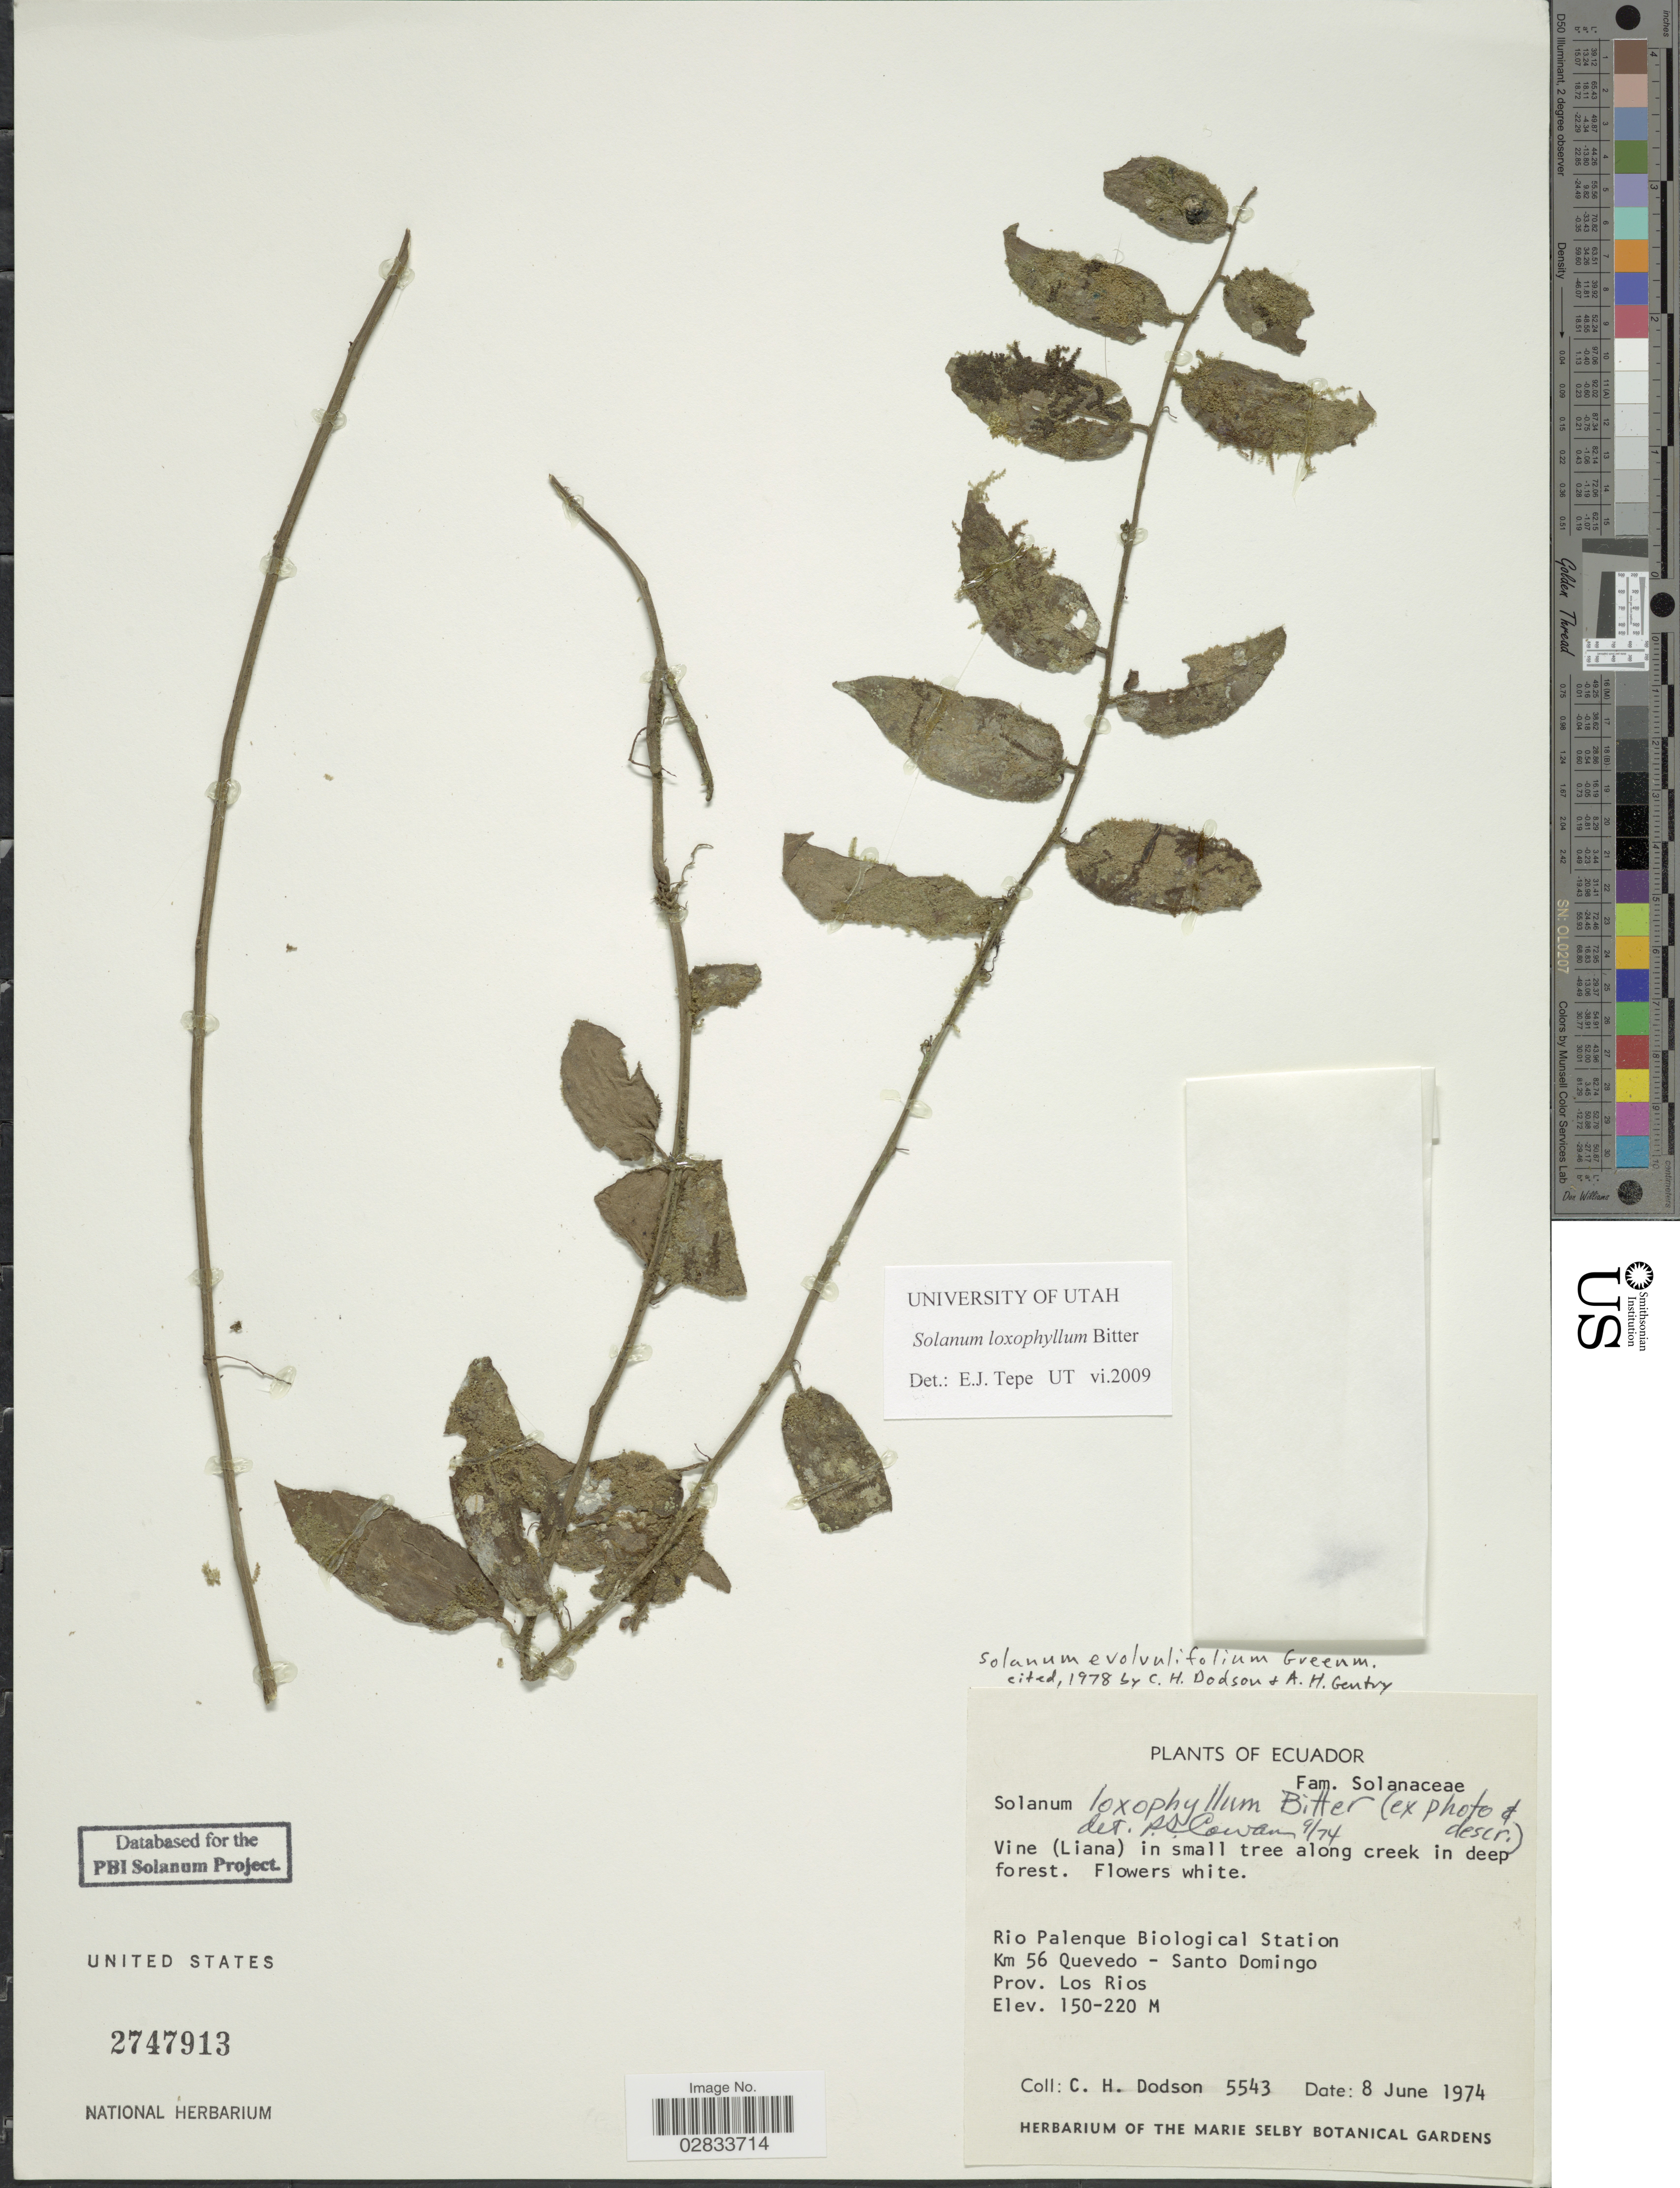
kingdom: Plantae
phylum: Tracheophyta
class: Magnoliopsida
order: Solanales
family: Solanaceae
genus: Solanum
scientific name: Solanum loxophyllum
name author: Bitter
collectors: C. H. Dodson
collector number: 5543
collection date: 1974-06-08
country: Ecuador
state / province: Los Ríos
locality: Rio Palenque Biological Station, Km 56 Quevedo - Santo Domingo, Prov. Los Rios.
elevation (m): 150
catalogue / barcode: US 2747913